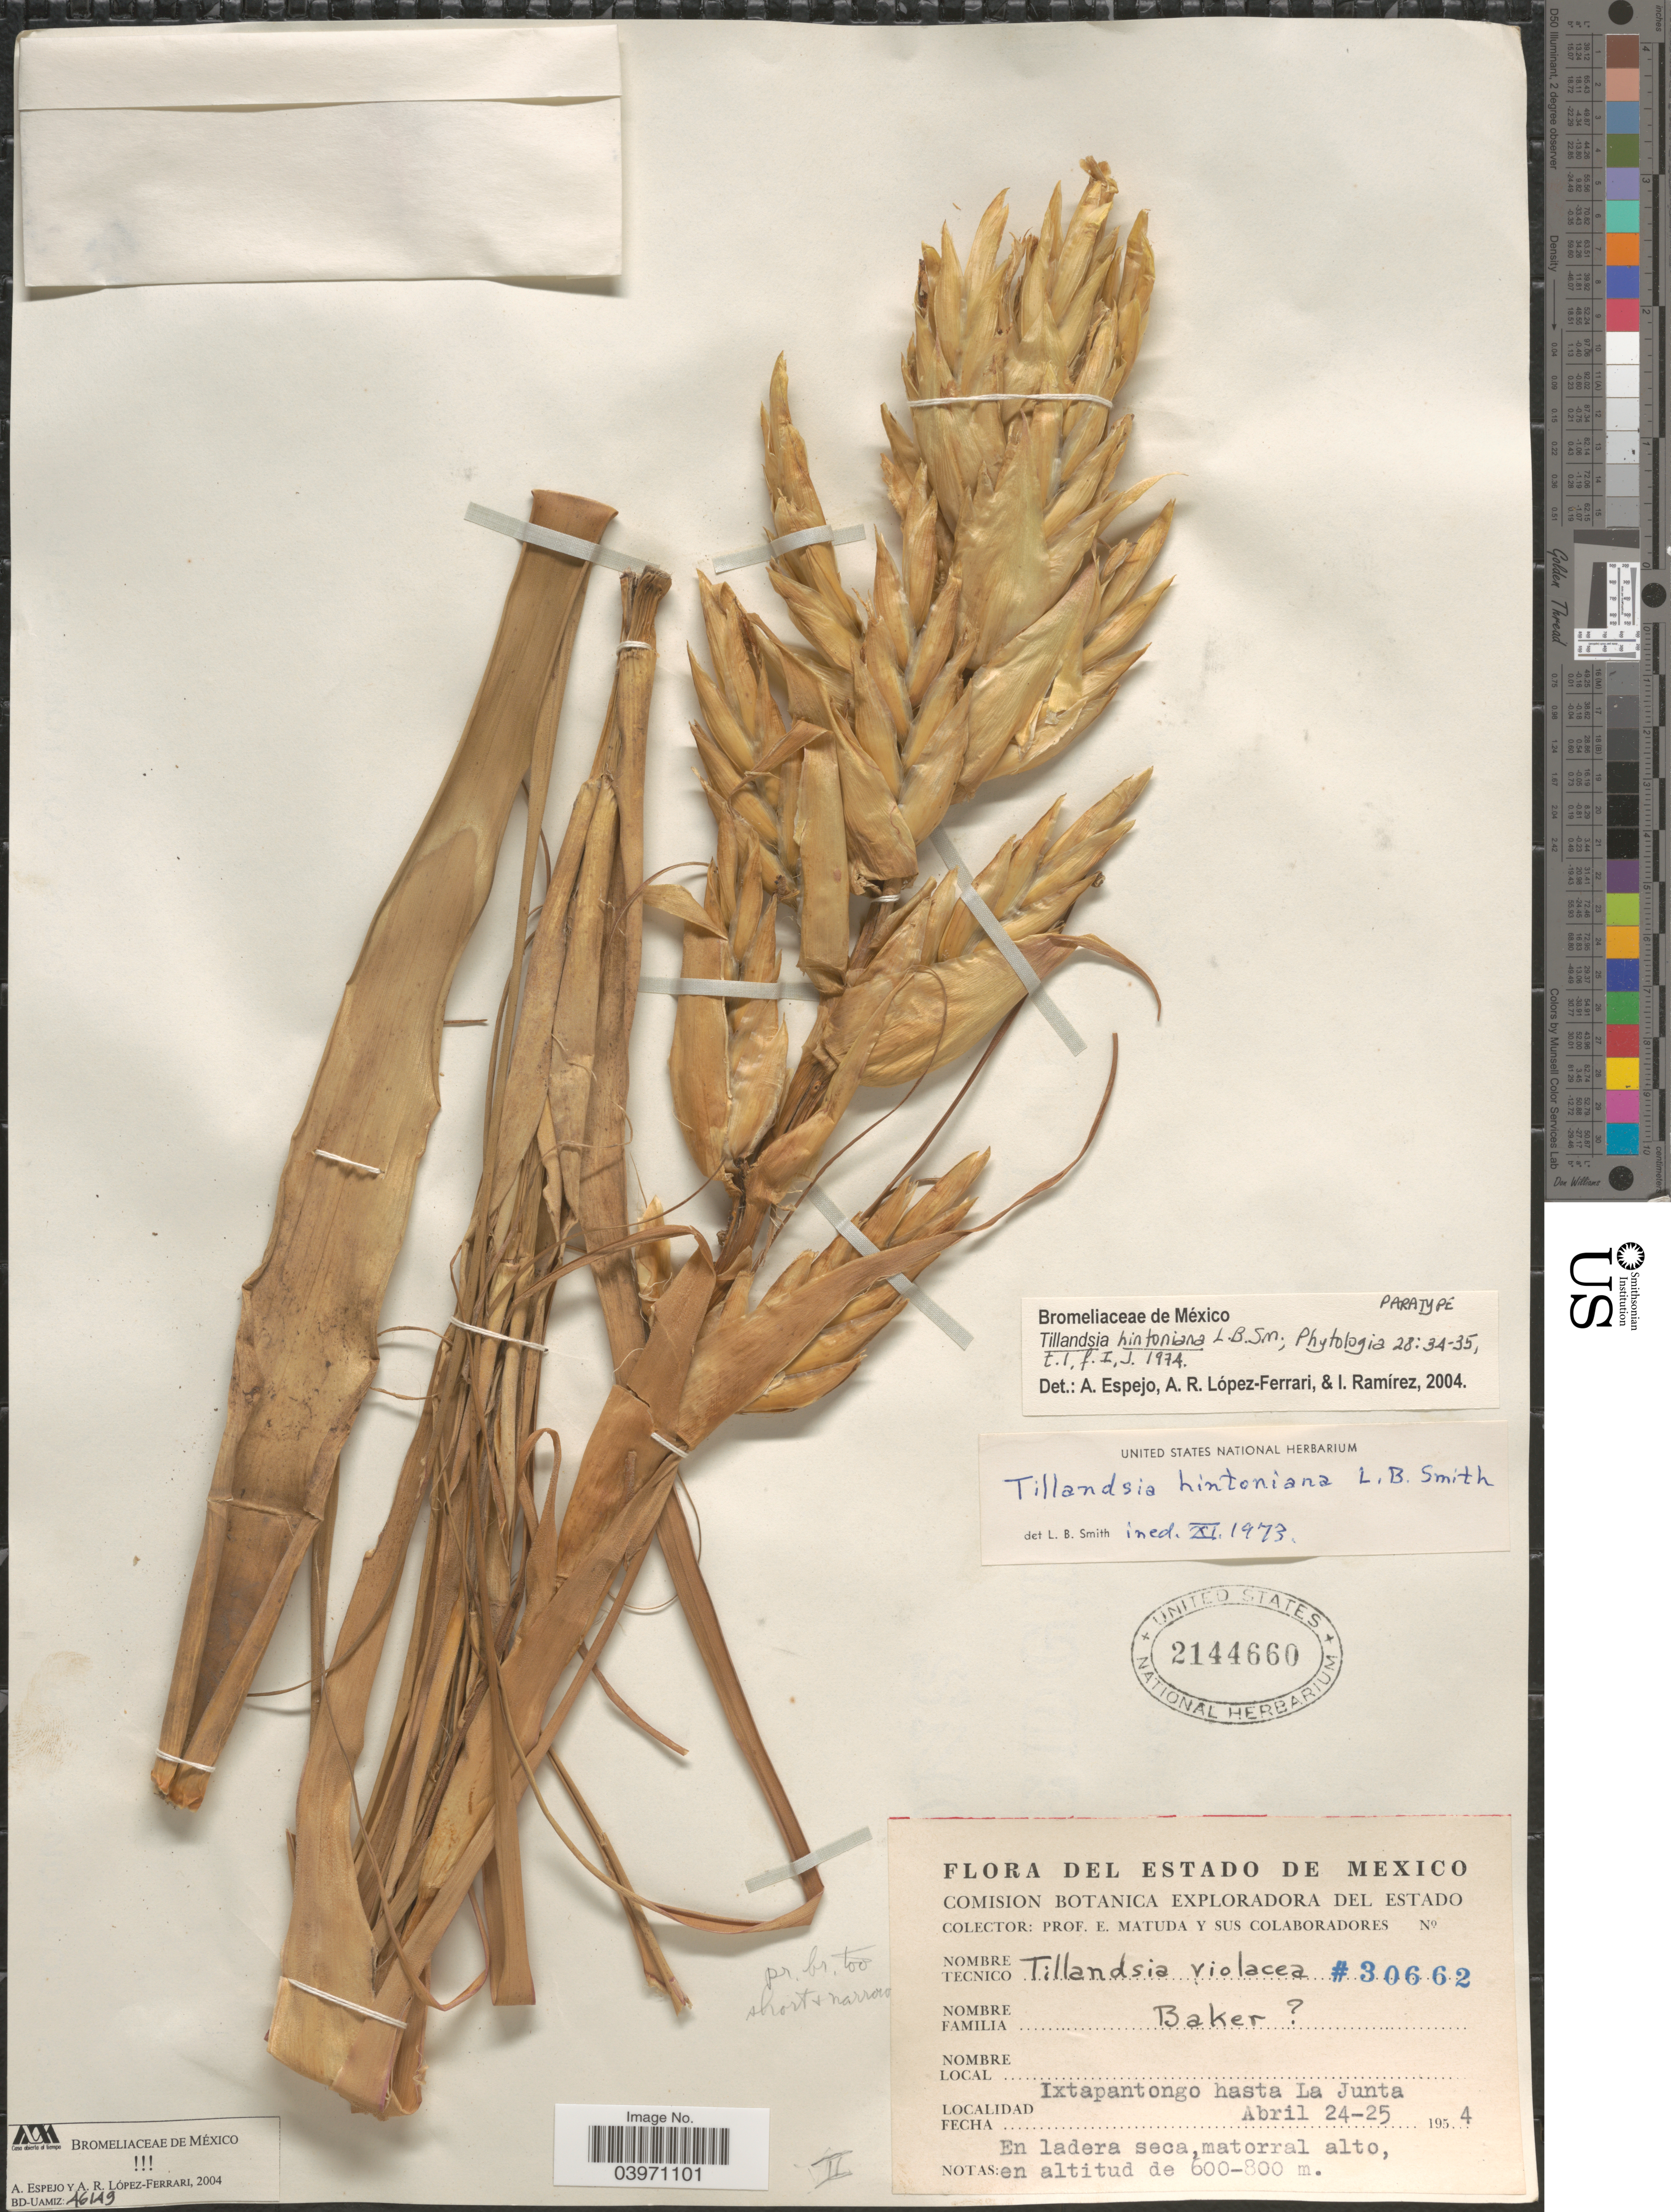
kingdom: Plantae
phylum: Tracheophyta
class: Liliopsida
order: Poales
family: Bromeliaceae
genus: Tillandsia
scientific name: Tillandsia hintoniana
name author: L.B. Sm.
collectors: E. Matuda & Sus Colaboradores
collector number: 30662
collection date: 1954-04-24/1954-04-25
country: Mexico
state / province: México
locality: Ixtapantongo hasta La Junta.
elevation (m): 600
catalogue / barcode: US 2144660